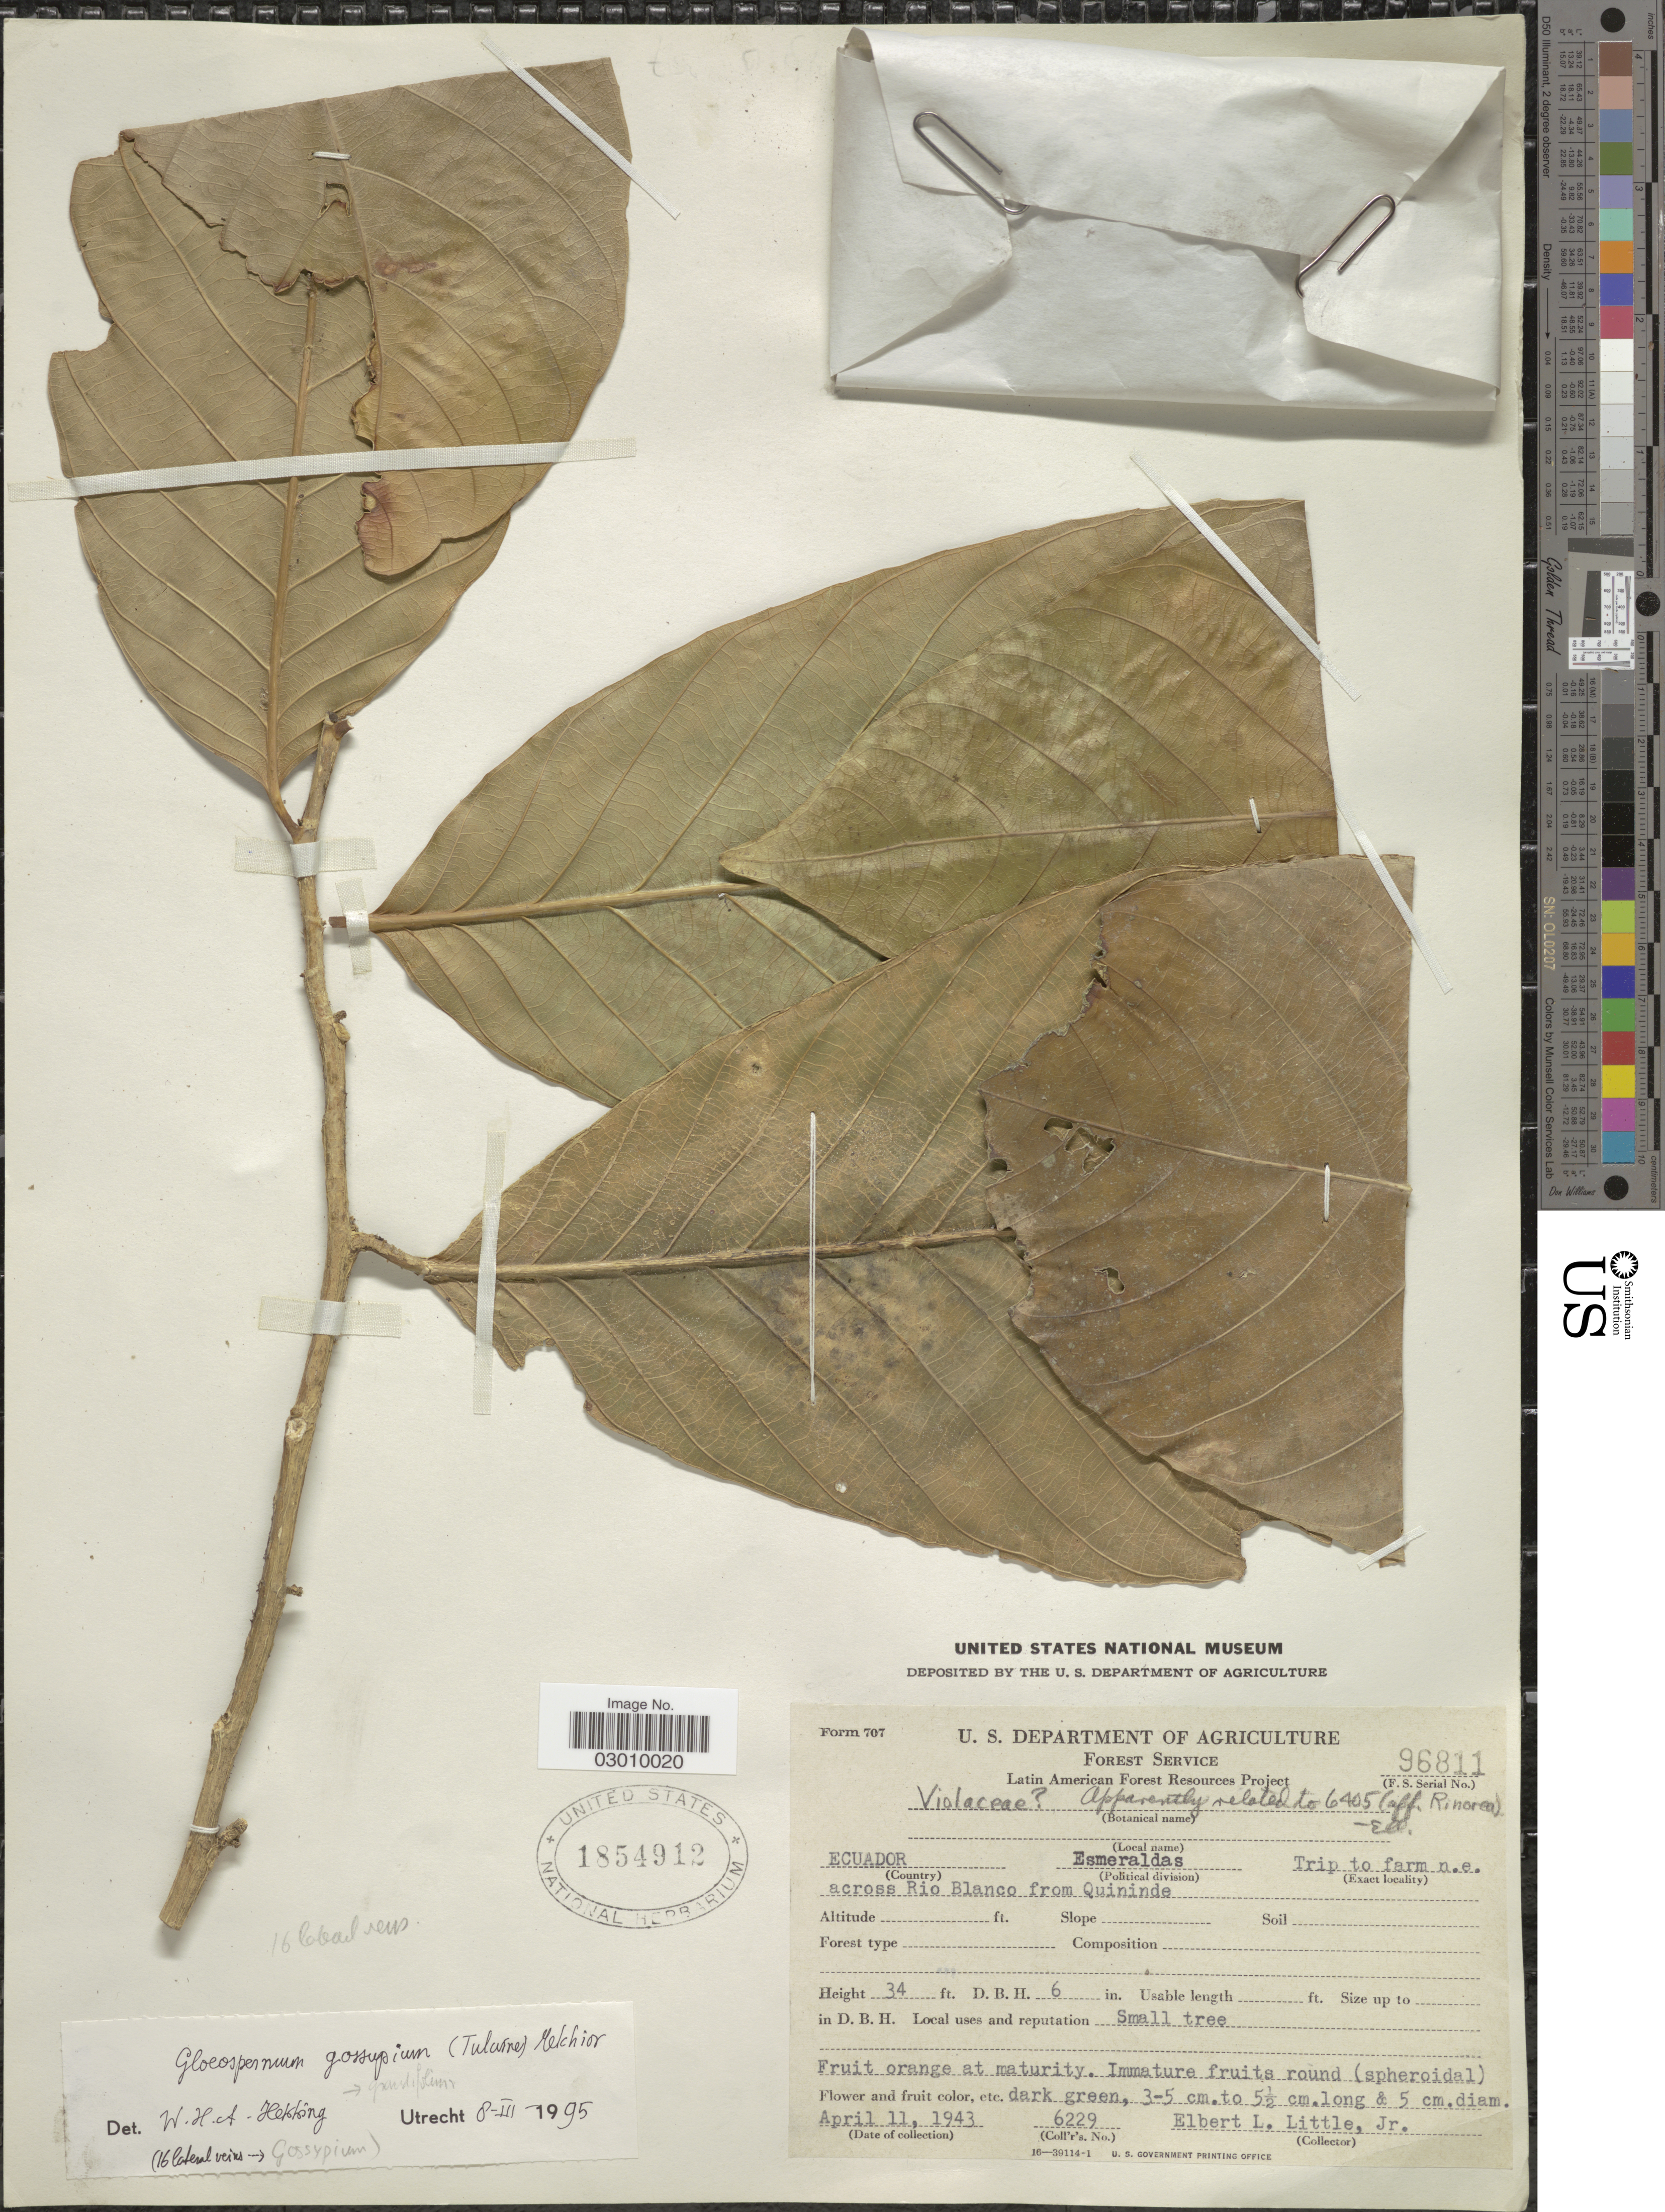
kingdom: Plantae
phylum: Tracheophyta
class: Magnoliopsida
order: Malpighiales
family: Violaceae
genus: Gloeospermum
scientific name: Gloeospermum gossypium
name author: (Tul.) Melch.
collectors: E. L. Little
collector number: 6229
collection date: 1943-04-11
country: Ecuador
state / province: Esmeraldas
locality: Across Rio Blanco from Quininde.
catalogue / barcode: US 1854912